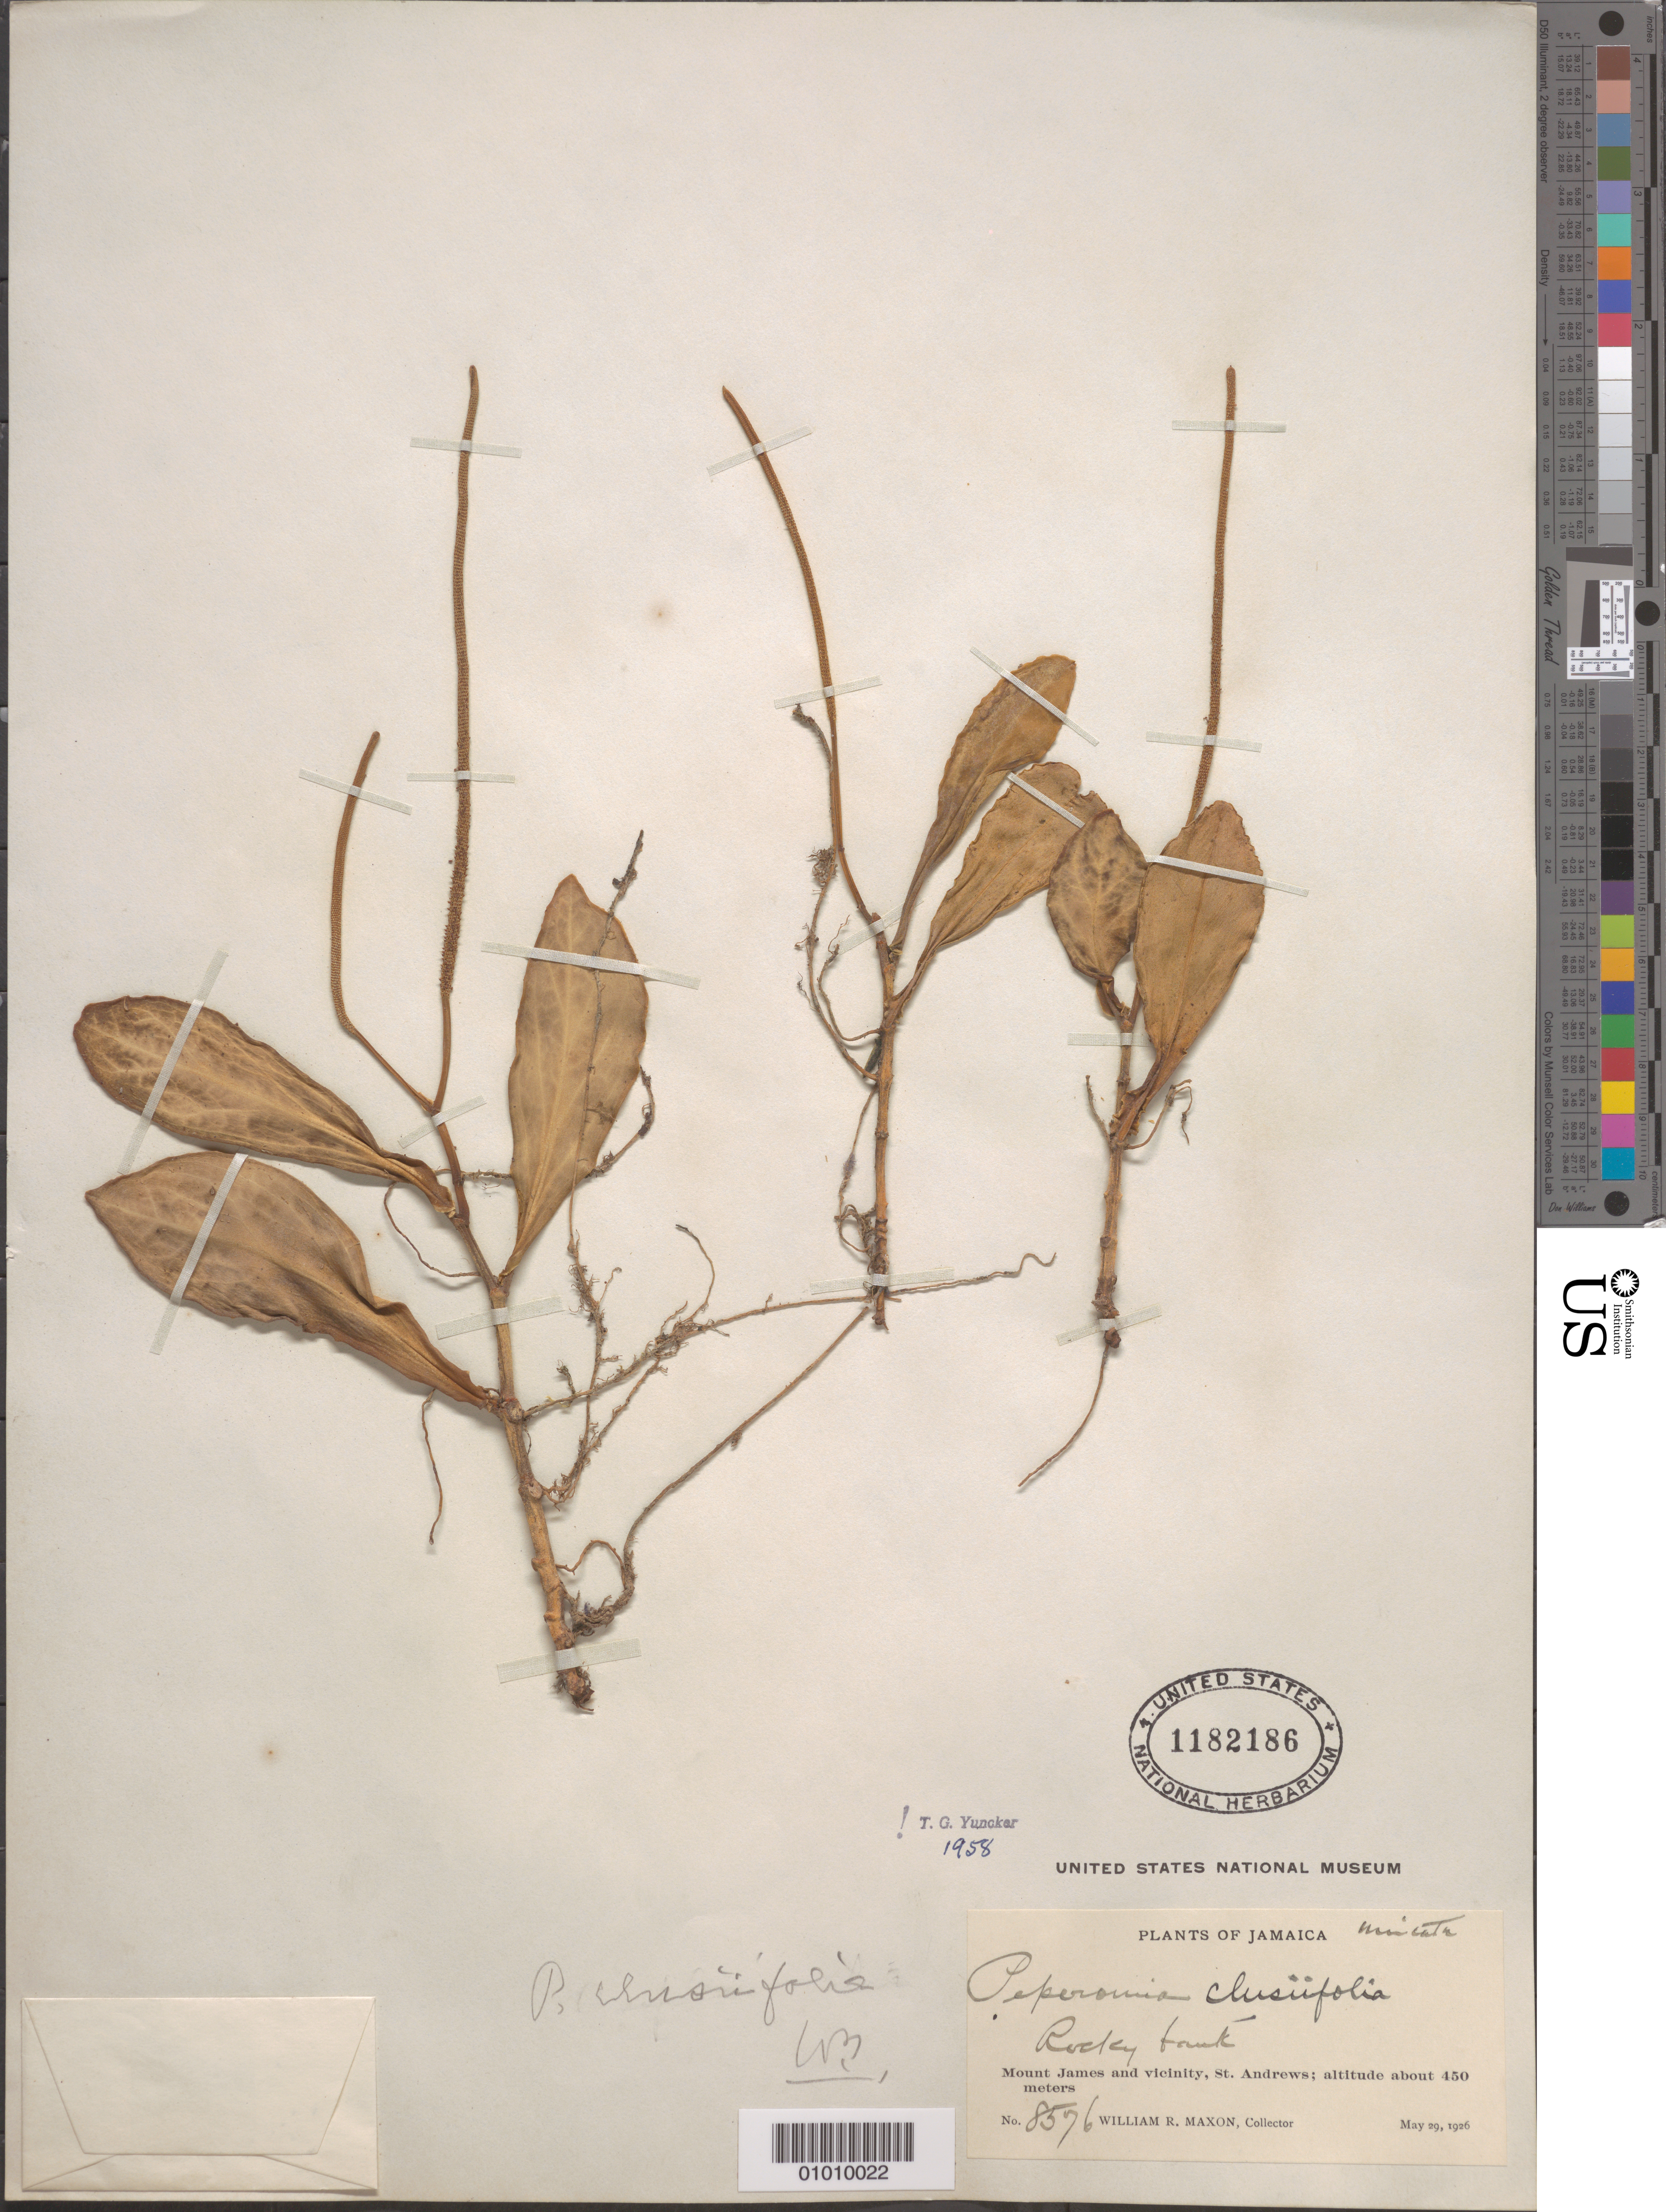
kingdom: Plantae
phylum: Tracheophyta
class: Magnoliopsida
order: Piperales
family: Piperaceae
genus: Peperomia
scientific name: Peperomia clusiifolia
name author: (Jacq.) Hook.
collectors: W. R. Maxon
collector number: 8576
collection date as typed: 29 May 1926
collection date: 1926-05-29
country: Jamaica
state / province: Saint Andrew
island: Jamaica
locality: Mount James and vicinity. Rocky bank.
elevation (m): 450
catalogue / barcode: US 1182186